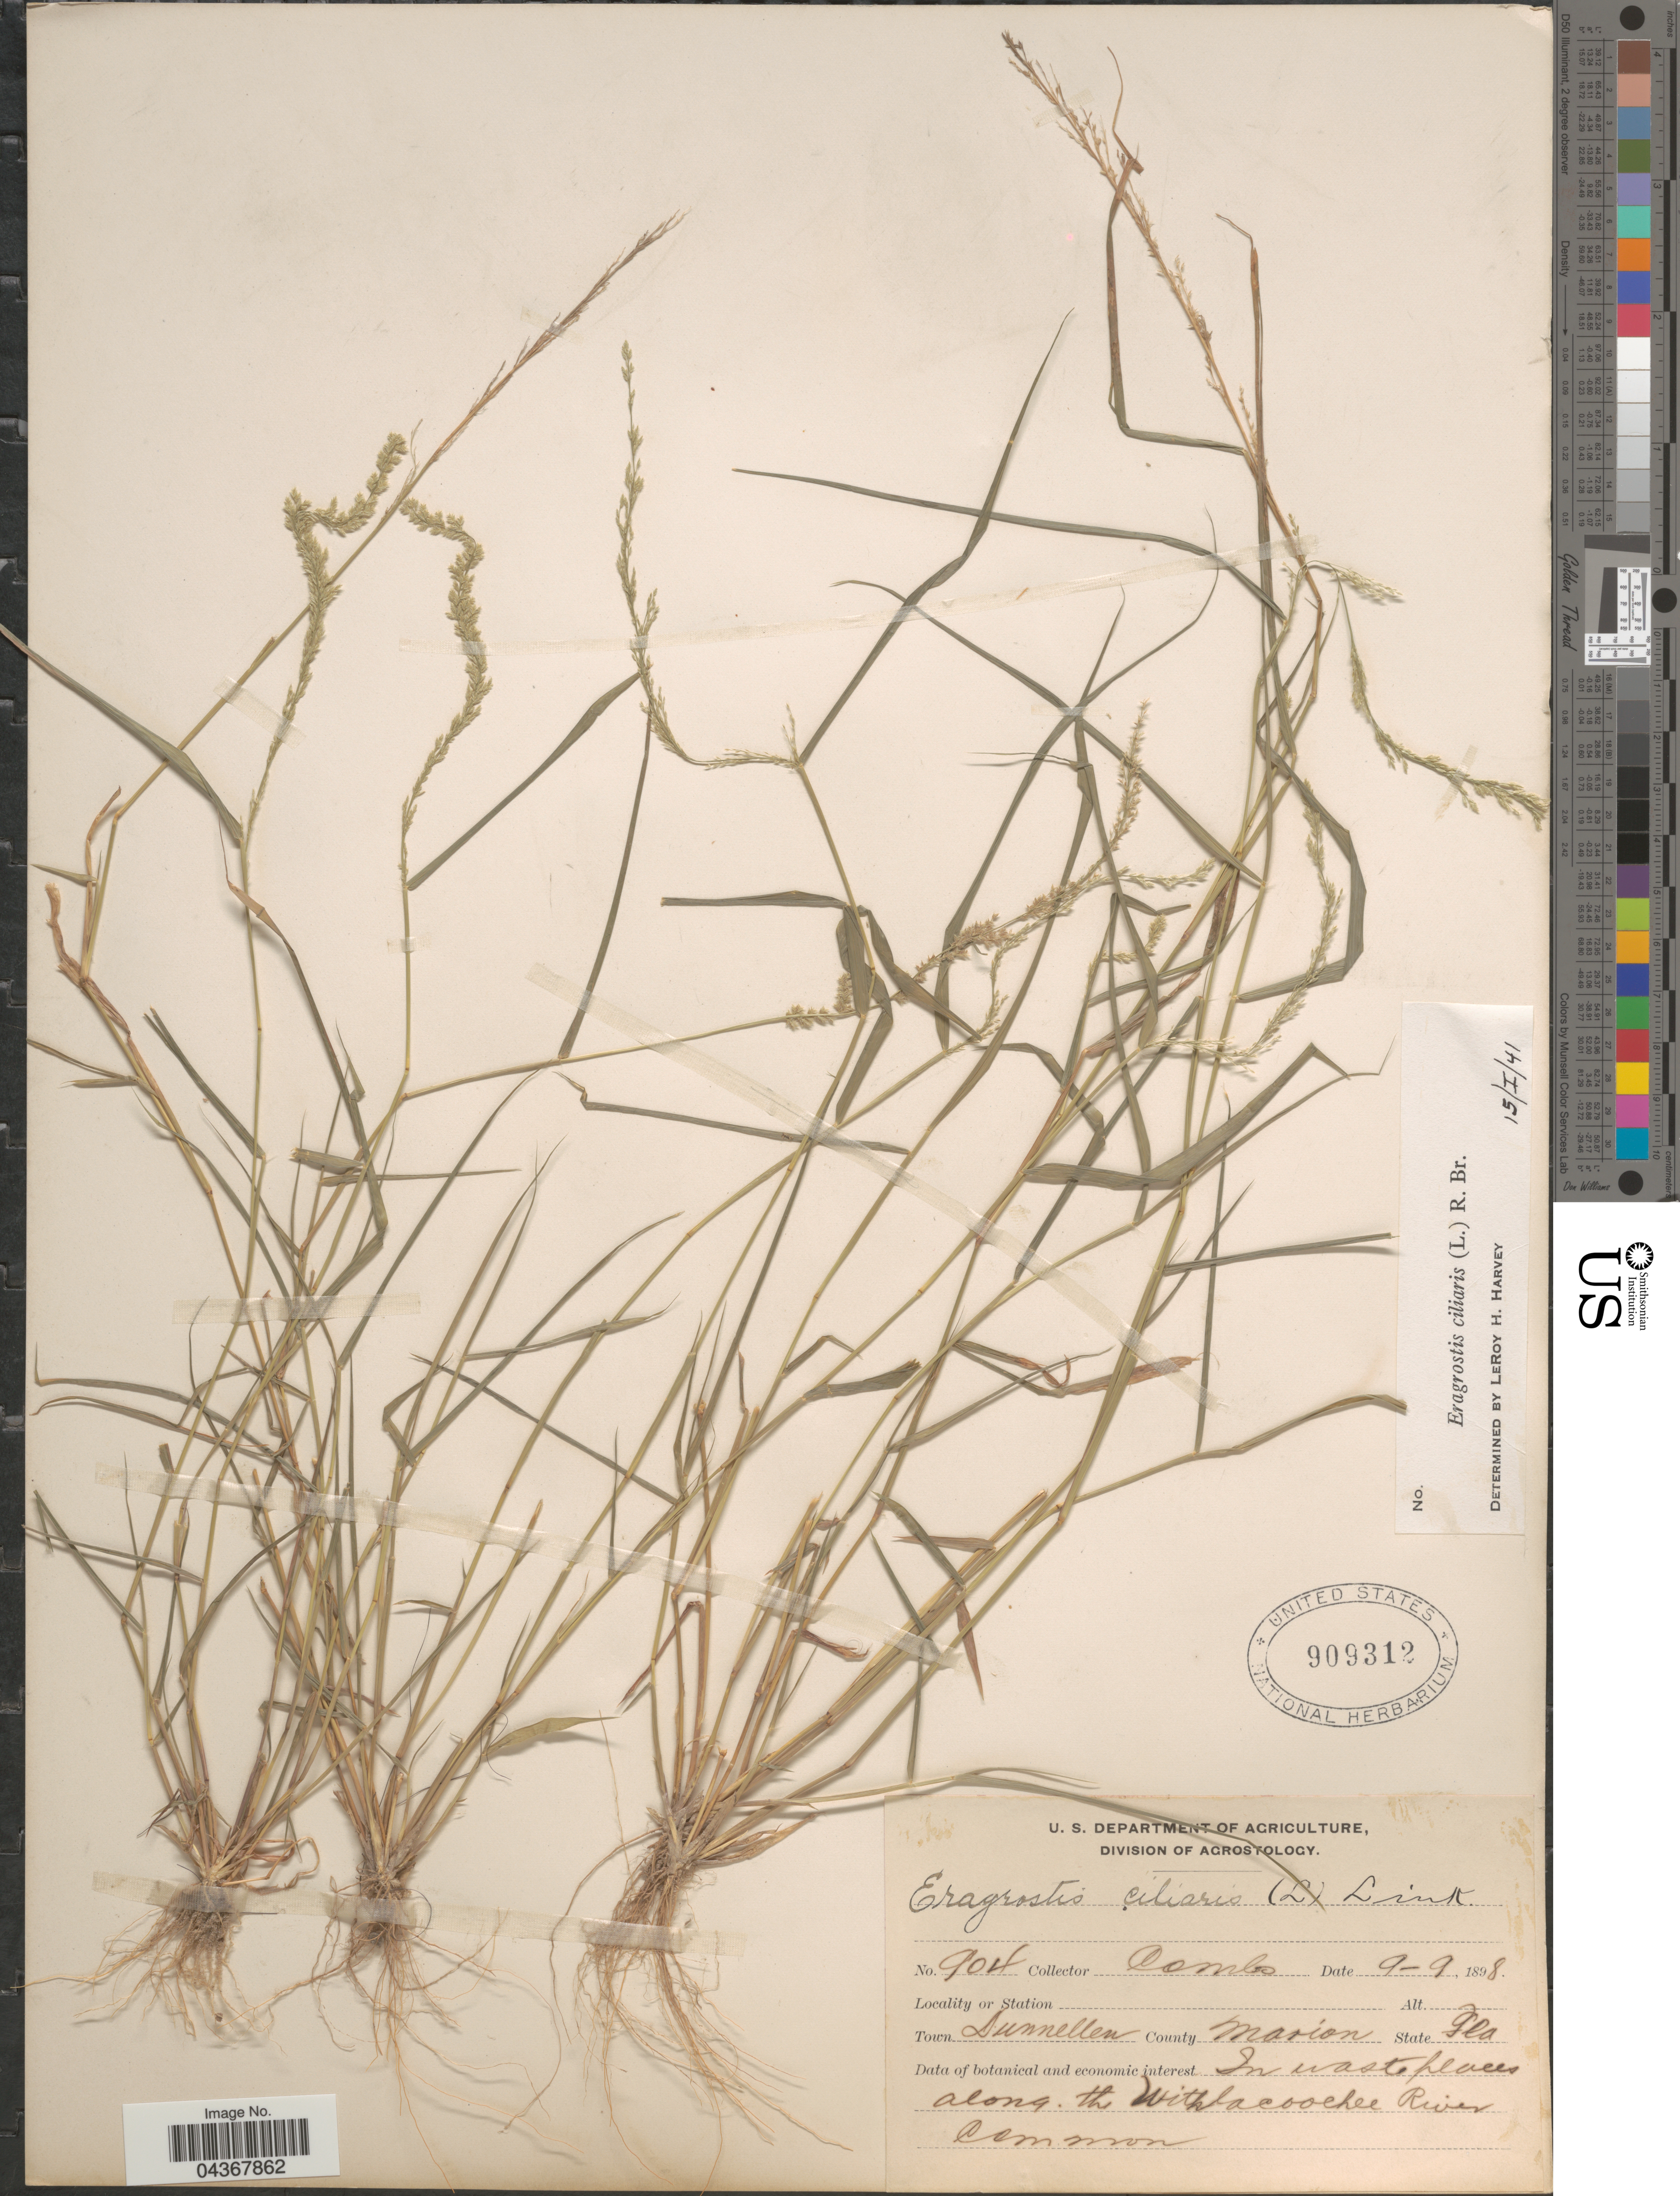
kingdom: Plantae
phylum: Tracheophyta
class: Liliopsida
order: Poales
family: Poaceae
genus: Eragrostis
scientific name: Eragrostis ciliaris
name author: (L.) R. Br.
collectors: -. Combs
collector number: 904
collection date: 1898-09-09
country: United States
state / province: Florida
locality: Town Dunnellon. County Marion. In waste places along the Withlacoochee River.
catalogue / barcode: US 909312